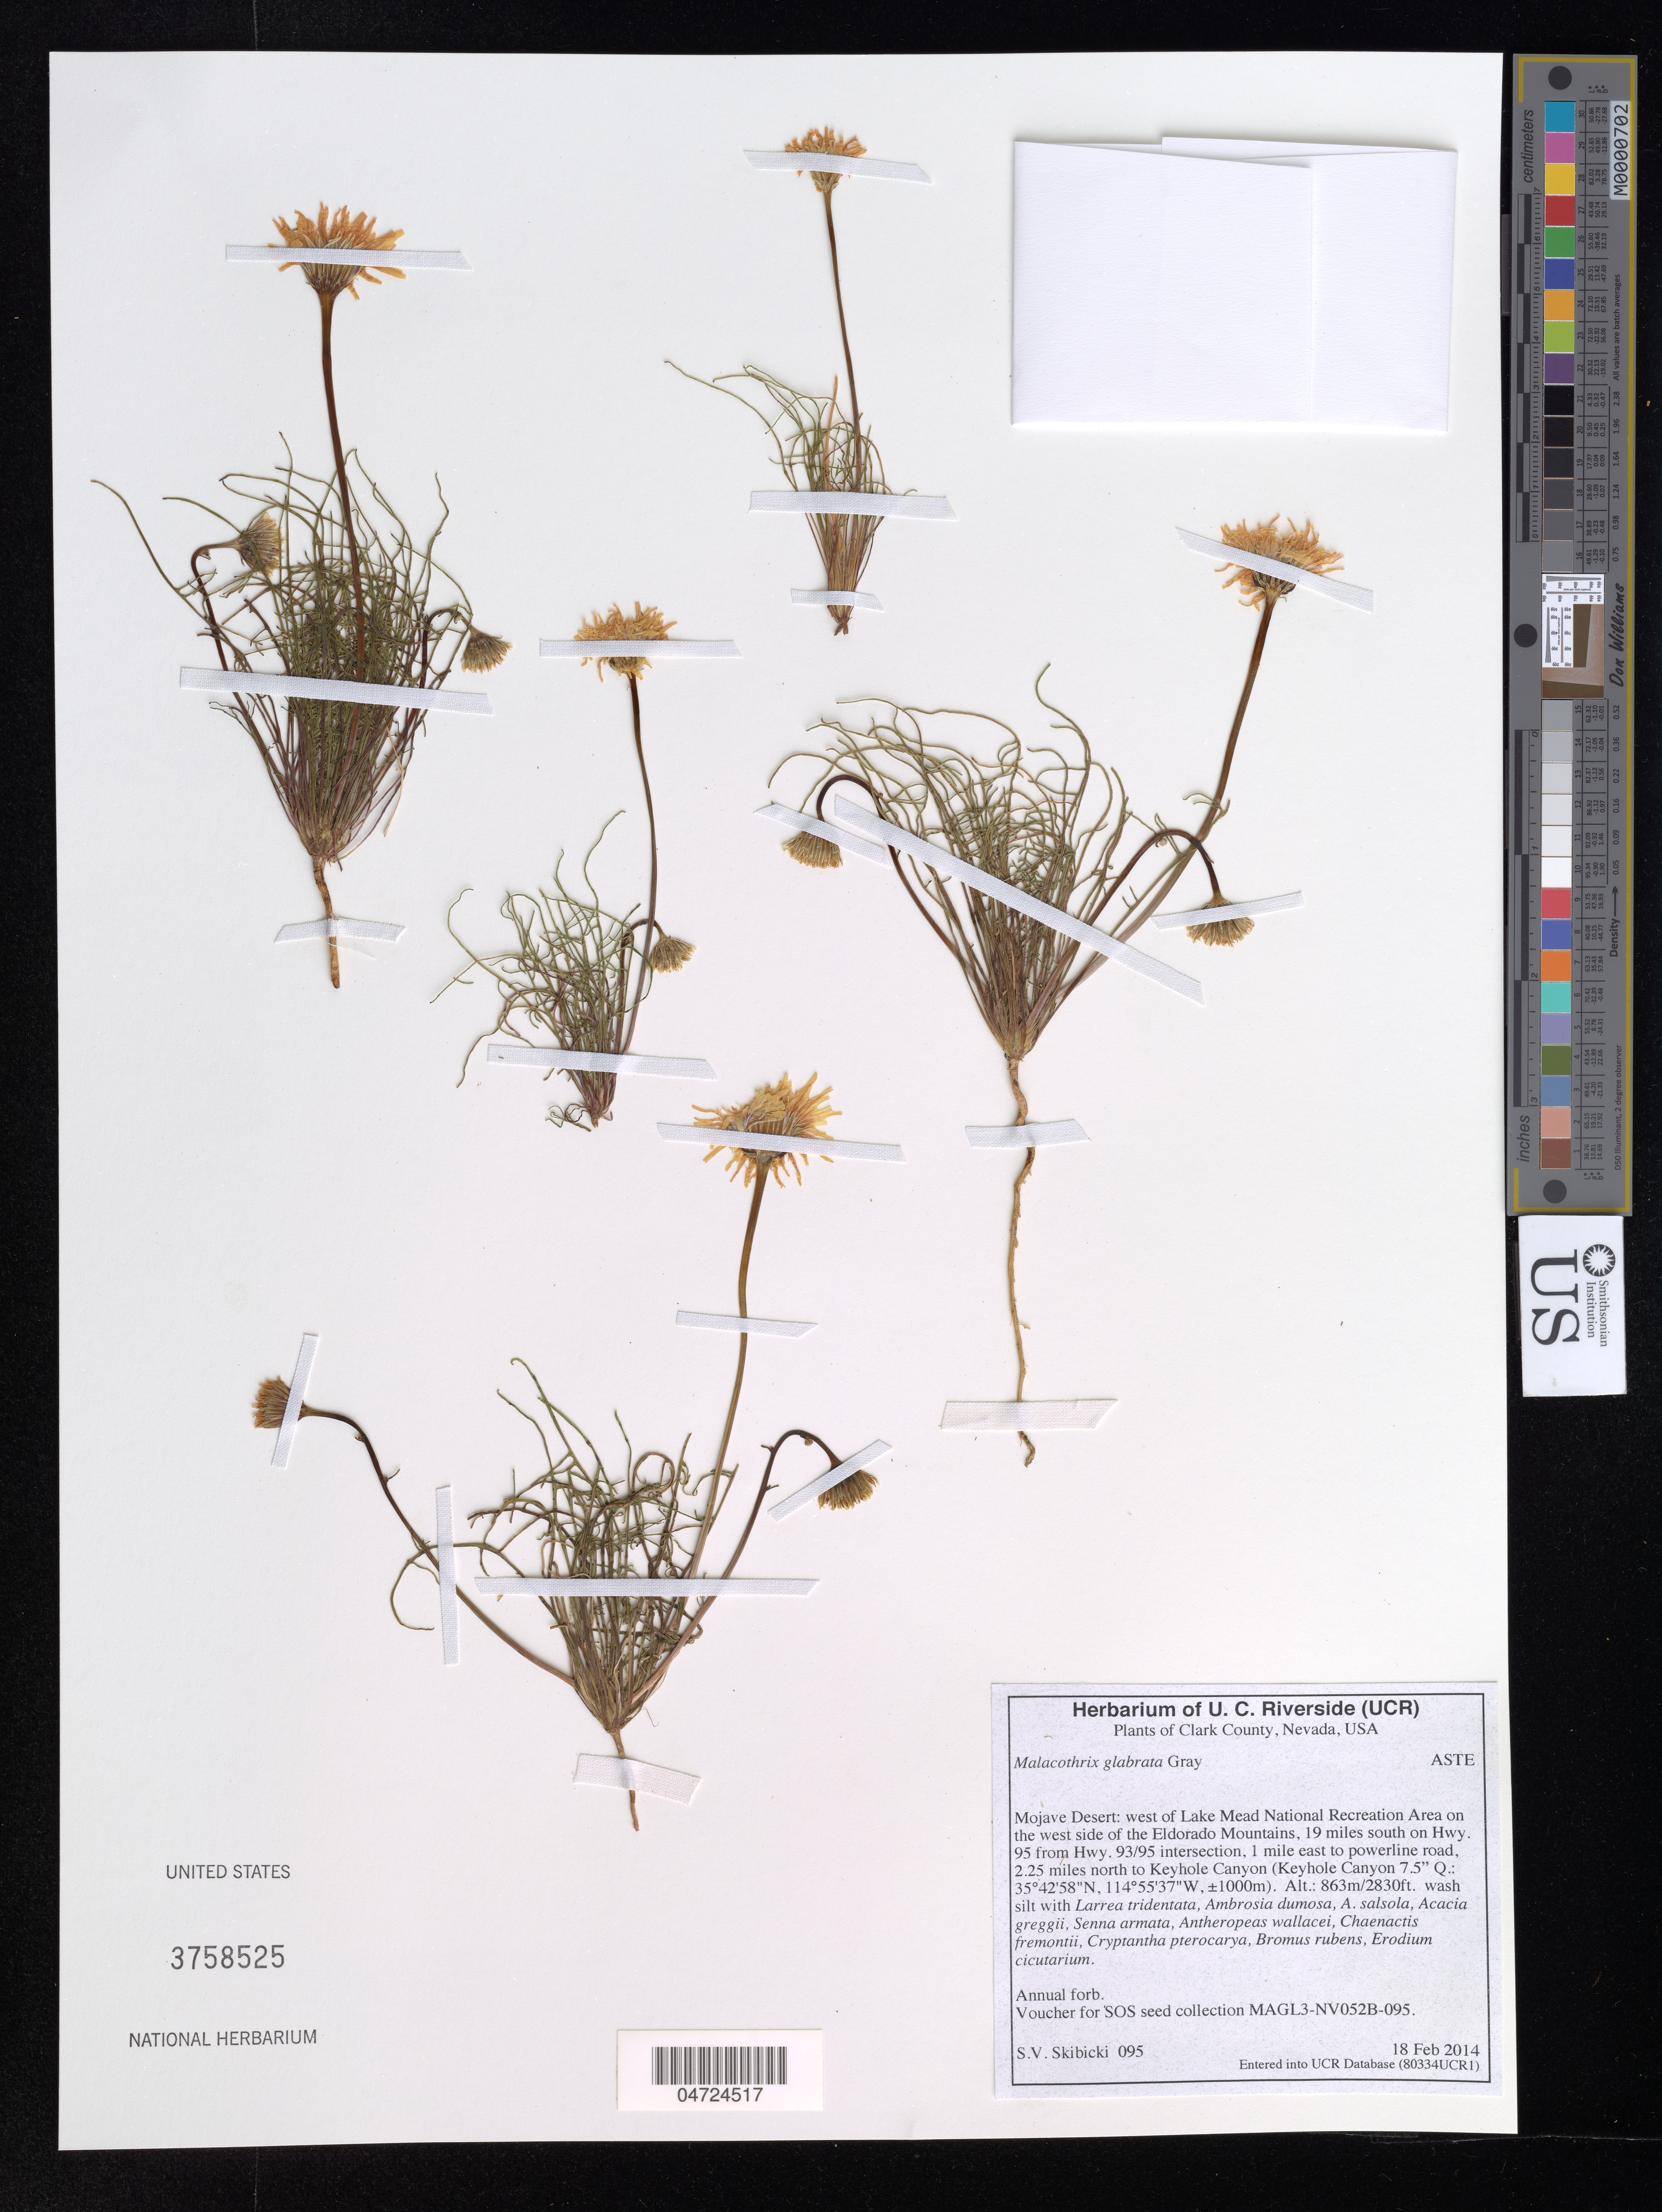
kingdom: Plantae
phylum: Tracheophyta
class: Magnoliopsida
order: Asterales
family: Asteraceae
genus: Malacothrix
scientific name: Malacothrix glabrata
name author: (A. Gray ex D.C. Eaton) A. Gray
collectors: S. Skibicki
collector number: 095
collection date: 2014-02-18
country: United States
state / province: Nevada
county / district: Clark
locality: Clark County. Mojave Desert: west of Lake Mead National Recreation Area on the west side of the Eldorado Mountains, 19 miles south on Hwy. 95 from Hwy. 93/95 intersection, 1 mile east to powerline road. 2.25 miles north to Keyhole Canyon (Keyhole Canyon 7.5" Q.).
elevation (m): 863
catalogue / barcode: US 3758525